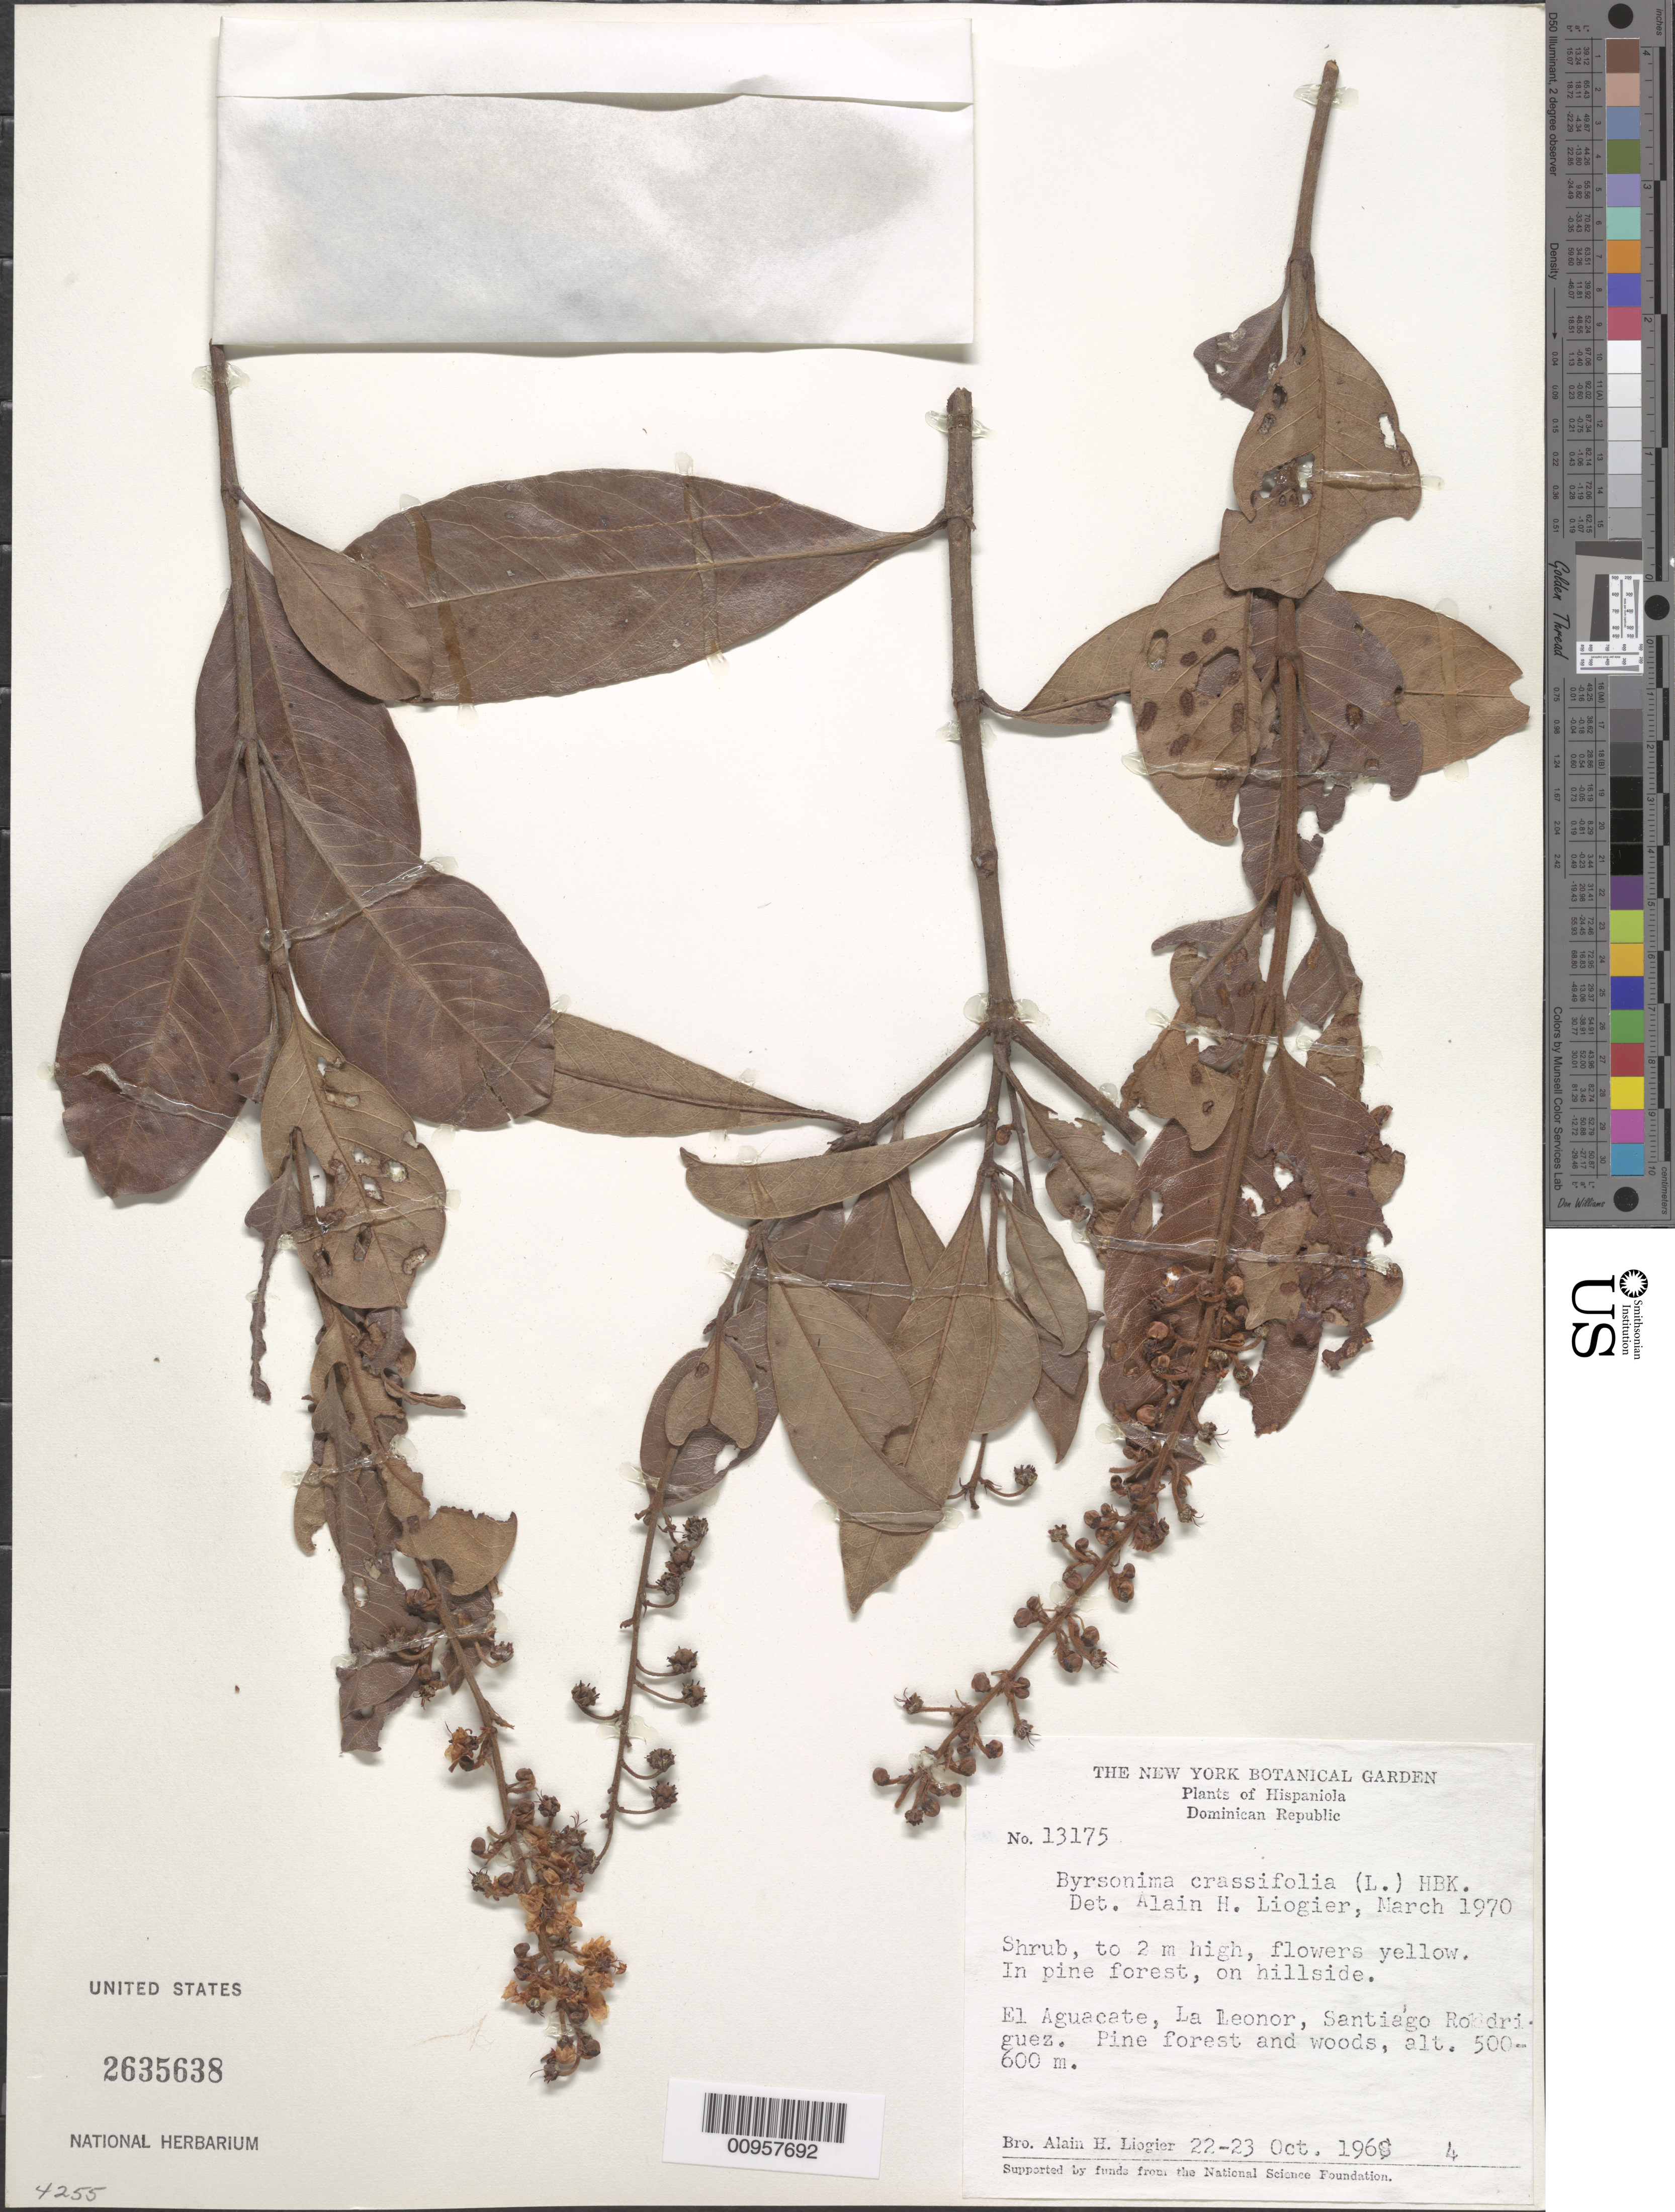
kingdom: Plantae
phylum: Tracheophyta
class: Magnoliopsida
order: Malpighiales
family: Malpighiaceae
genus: Byrsonima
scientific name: Byrsonima crassifolia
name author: (L.) Kunth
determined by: Liogier, Alain H.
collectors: A. H. Liogier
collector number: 13175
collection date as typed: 22 Oct 1969 to 23 Oct 1969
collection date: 1969-10-22/1969-10-23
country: Dominican Republic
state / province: Santiago Rodriguez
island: Hispaniola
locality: El Aguacate, La Leonor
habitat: Pine forest on hillside; woods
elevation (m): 500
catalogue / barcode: US 2635638